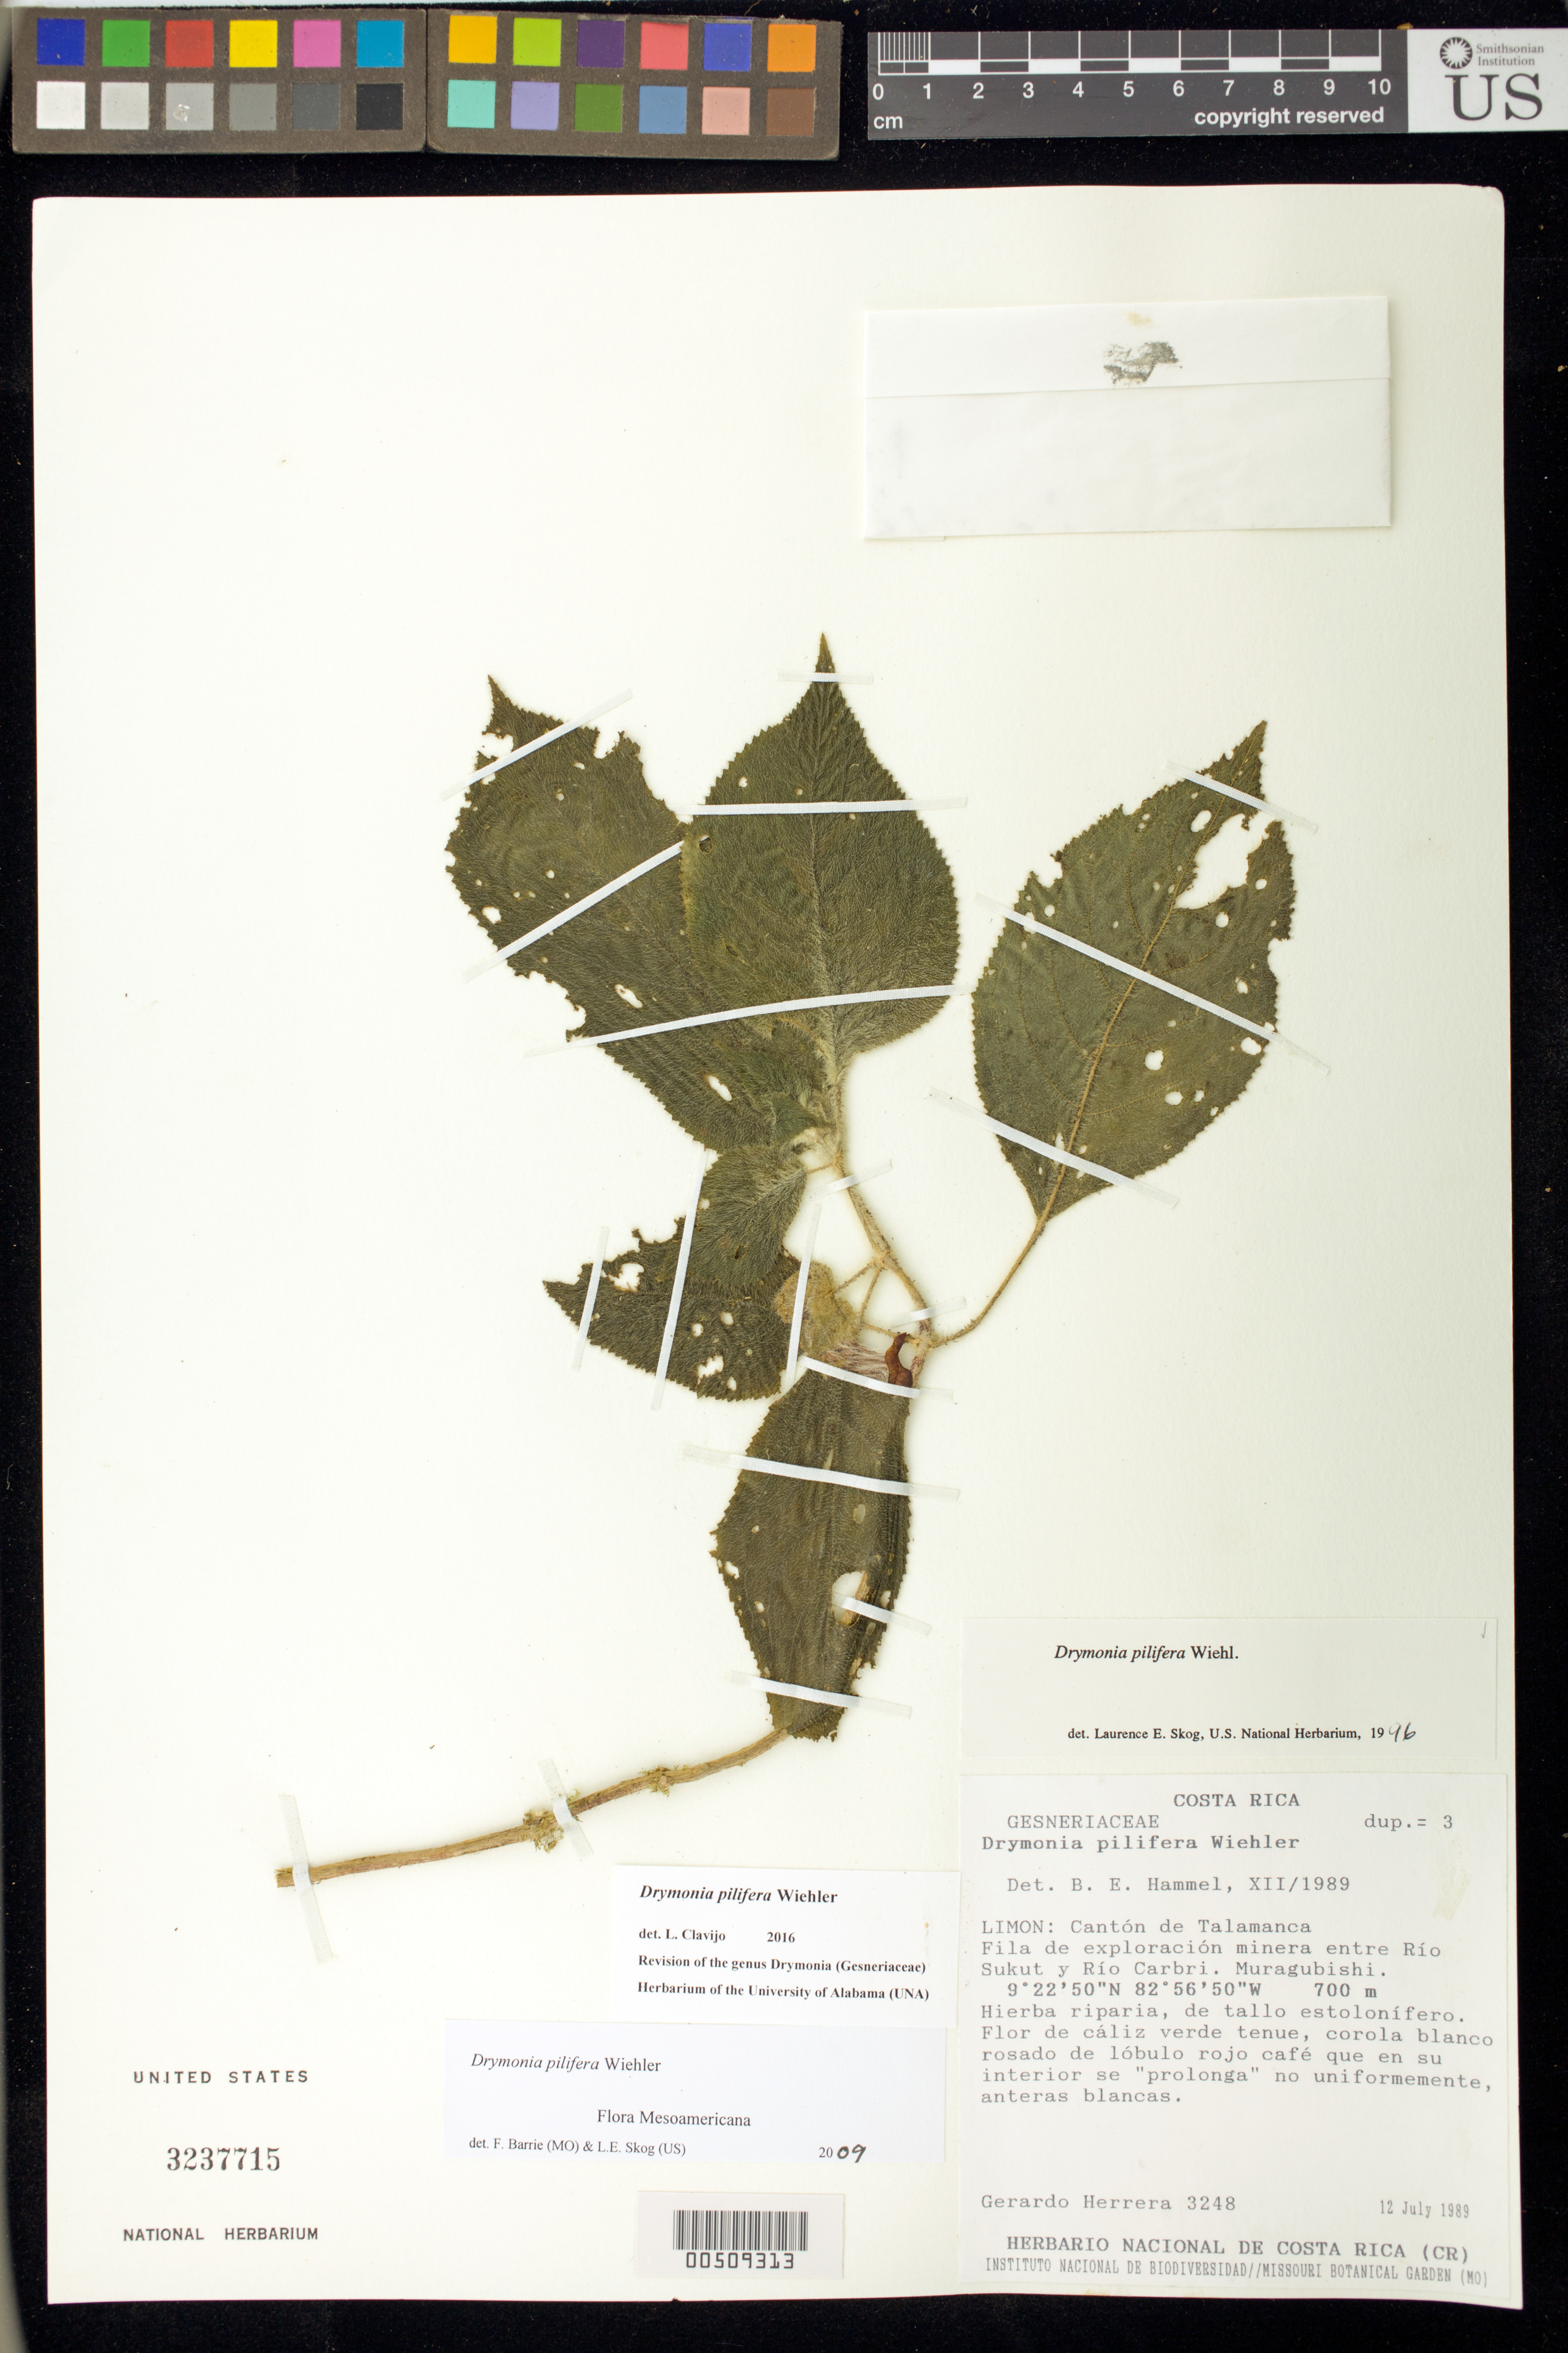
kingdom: Plantae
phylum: Tracheophyta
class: Magnoliopsida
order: Lamiales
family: Gesneriaceae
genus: Drymonia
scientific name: Drymonia pilifera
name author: Wiehler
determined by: Skog, Laurence E.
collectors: G. Herrera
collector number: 3248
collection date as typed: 12 Jul 1989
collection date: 1989-07-12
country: Costa Rica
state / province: Limón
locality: Cantón de Talamanca. Fila de exploración minera entre Río Sukut y Río Carbri. Muragubishi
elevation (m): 700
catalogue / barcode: US 3237715